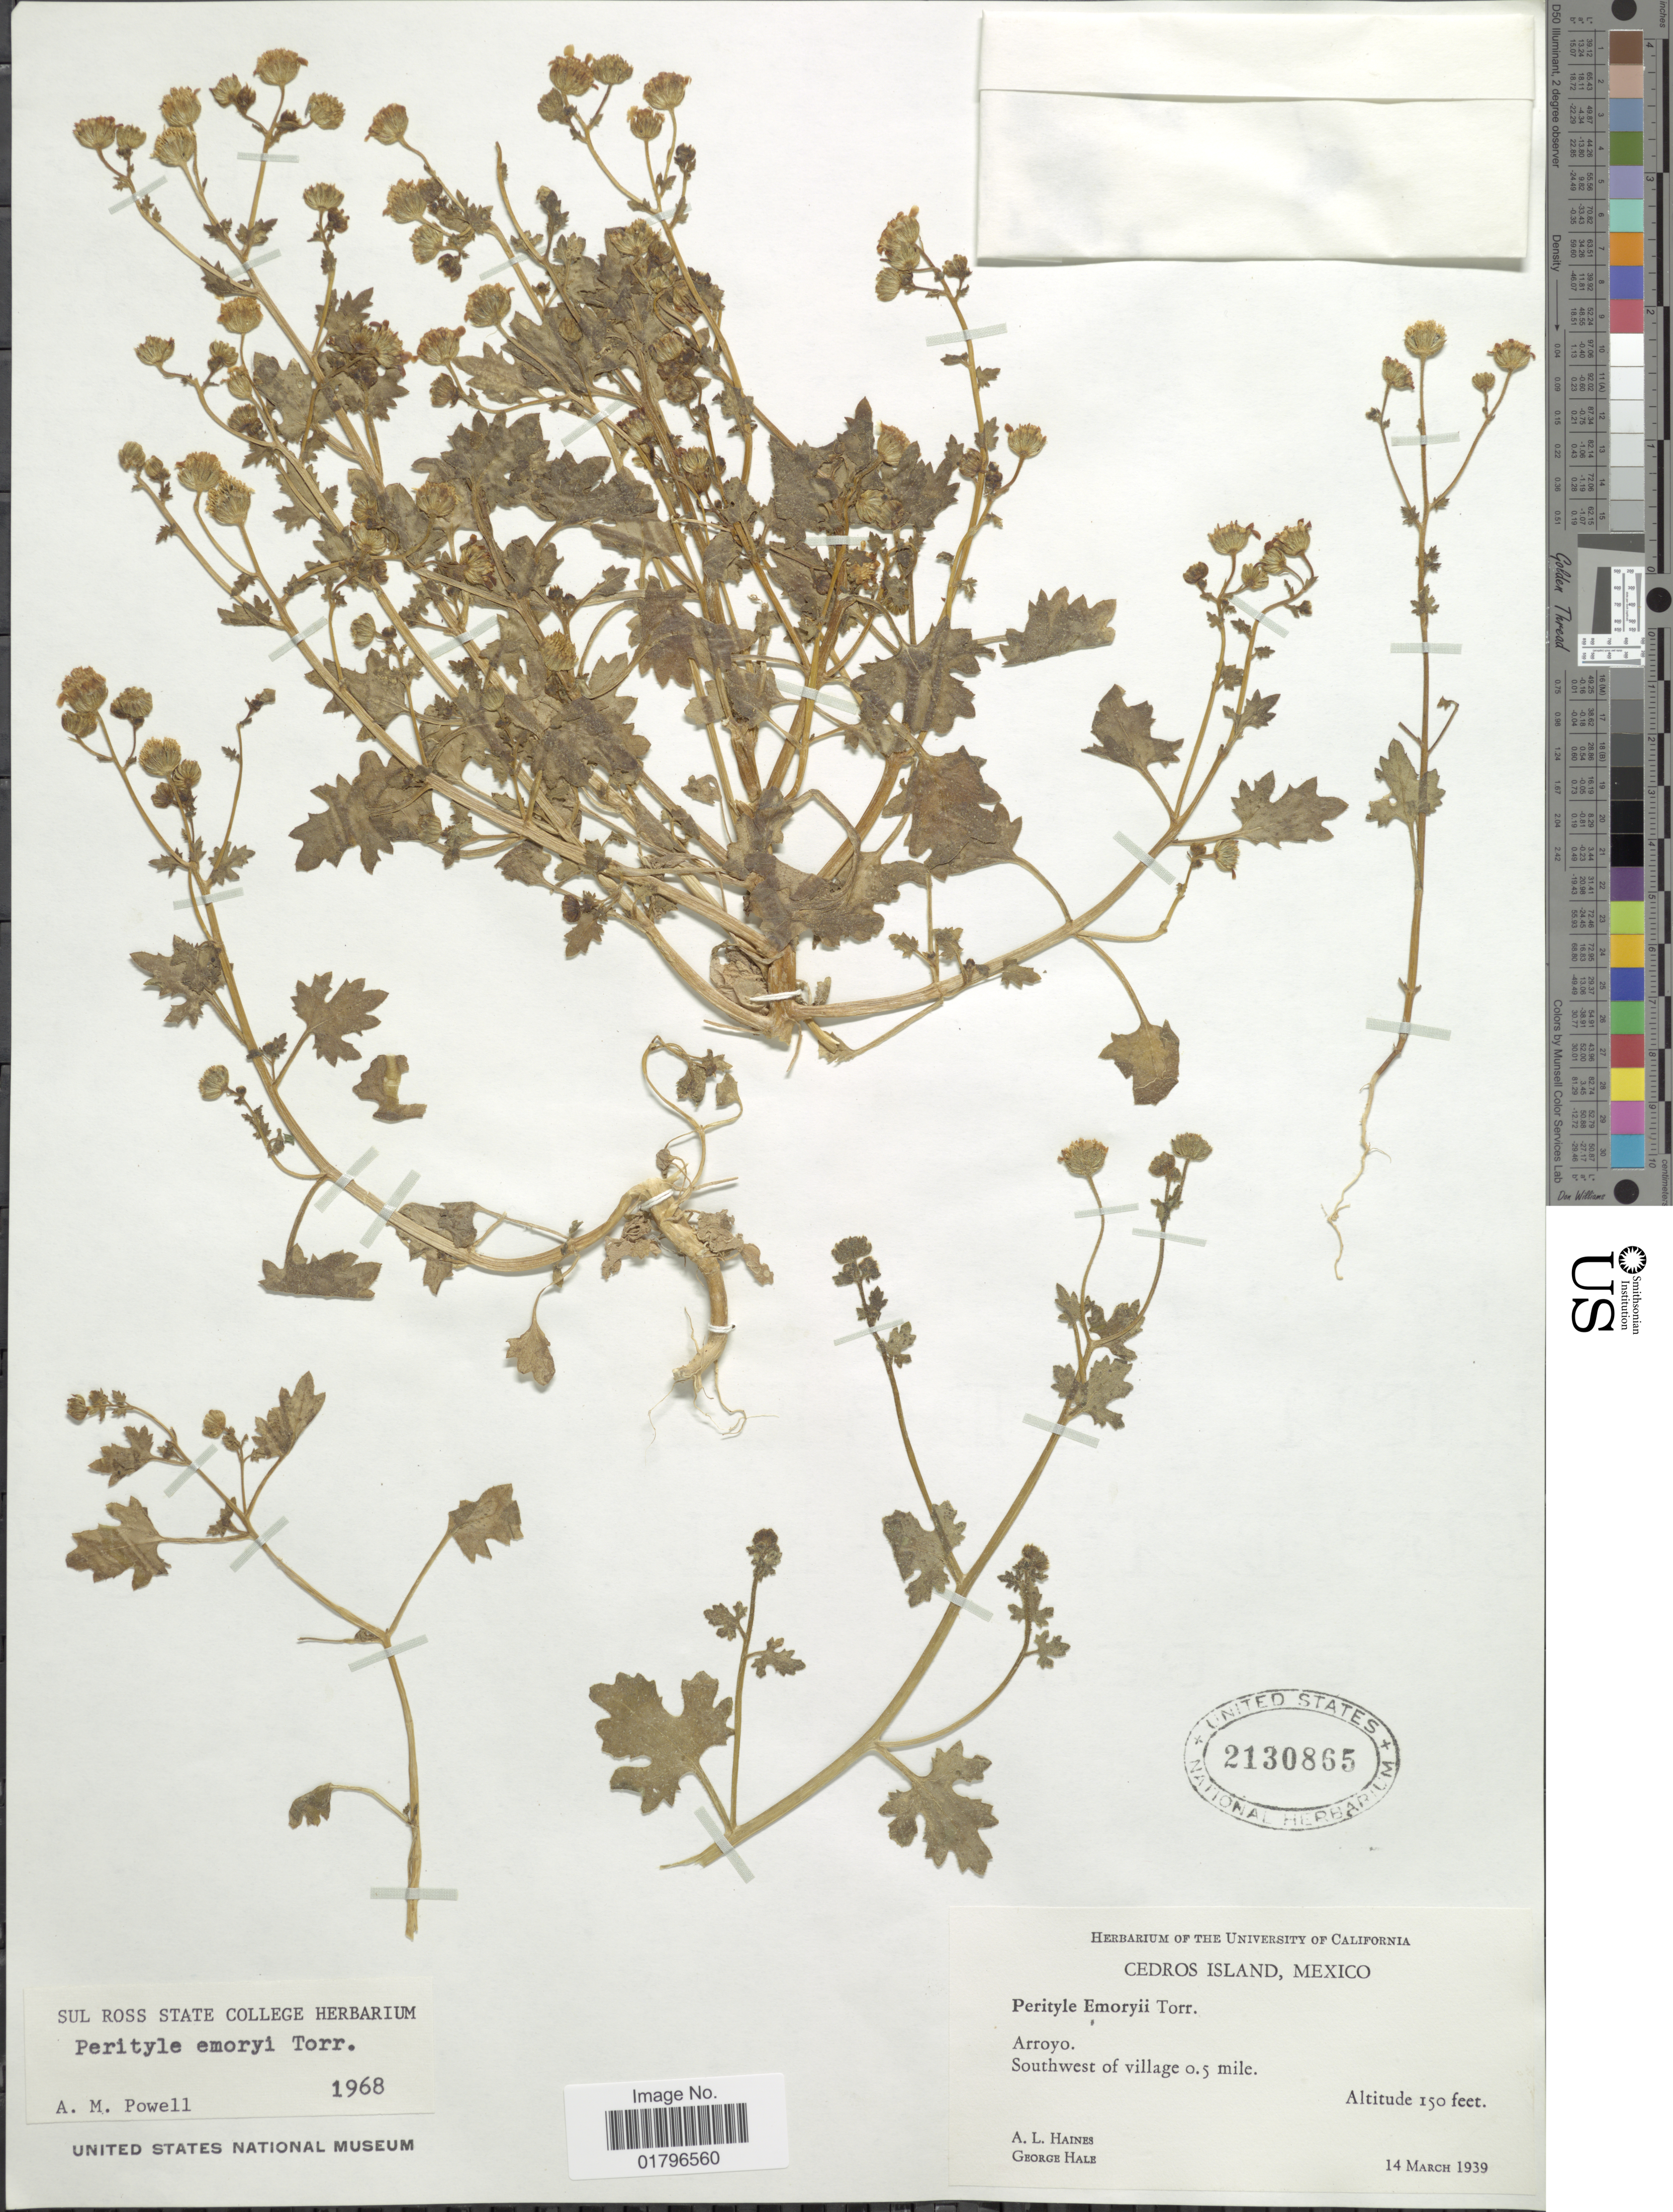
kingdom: Plantae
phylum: Tracheophyta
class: Magnoliopsida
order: Asterales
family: Asteraceae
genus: Perityle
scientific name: Perityle emoryi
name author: Torr.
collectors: A. L. Haines & G. Hale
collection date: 1939-03-14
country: Mexico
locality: Cedros Island. Arroyo Southwest of village 0.5 mile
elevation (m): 46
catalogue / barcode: US 2130865